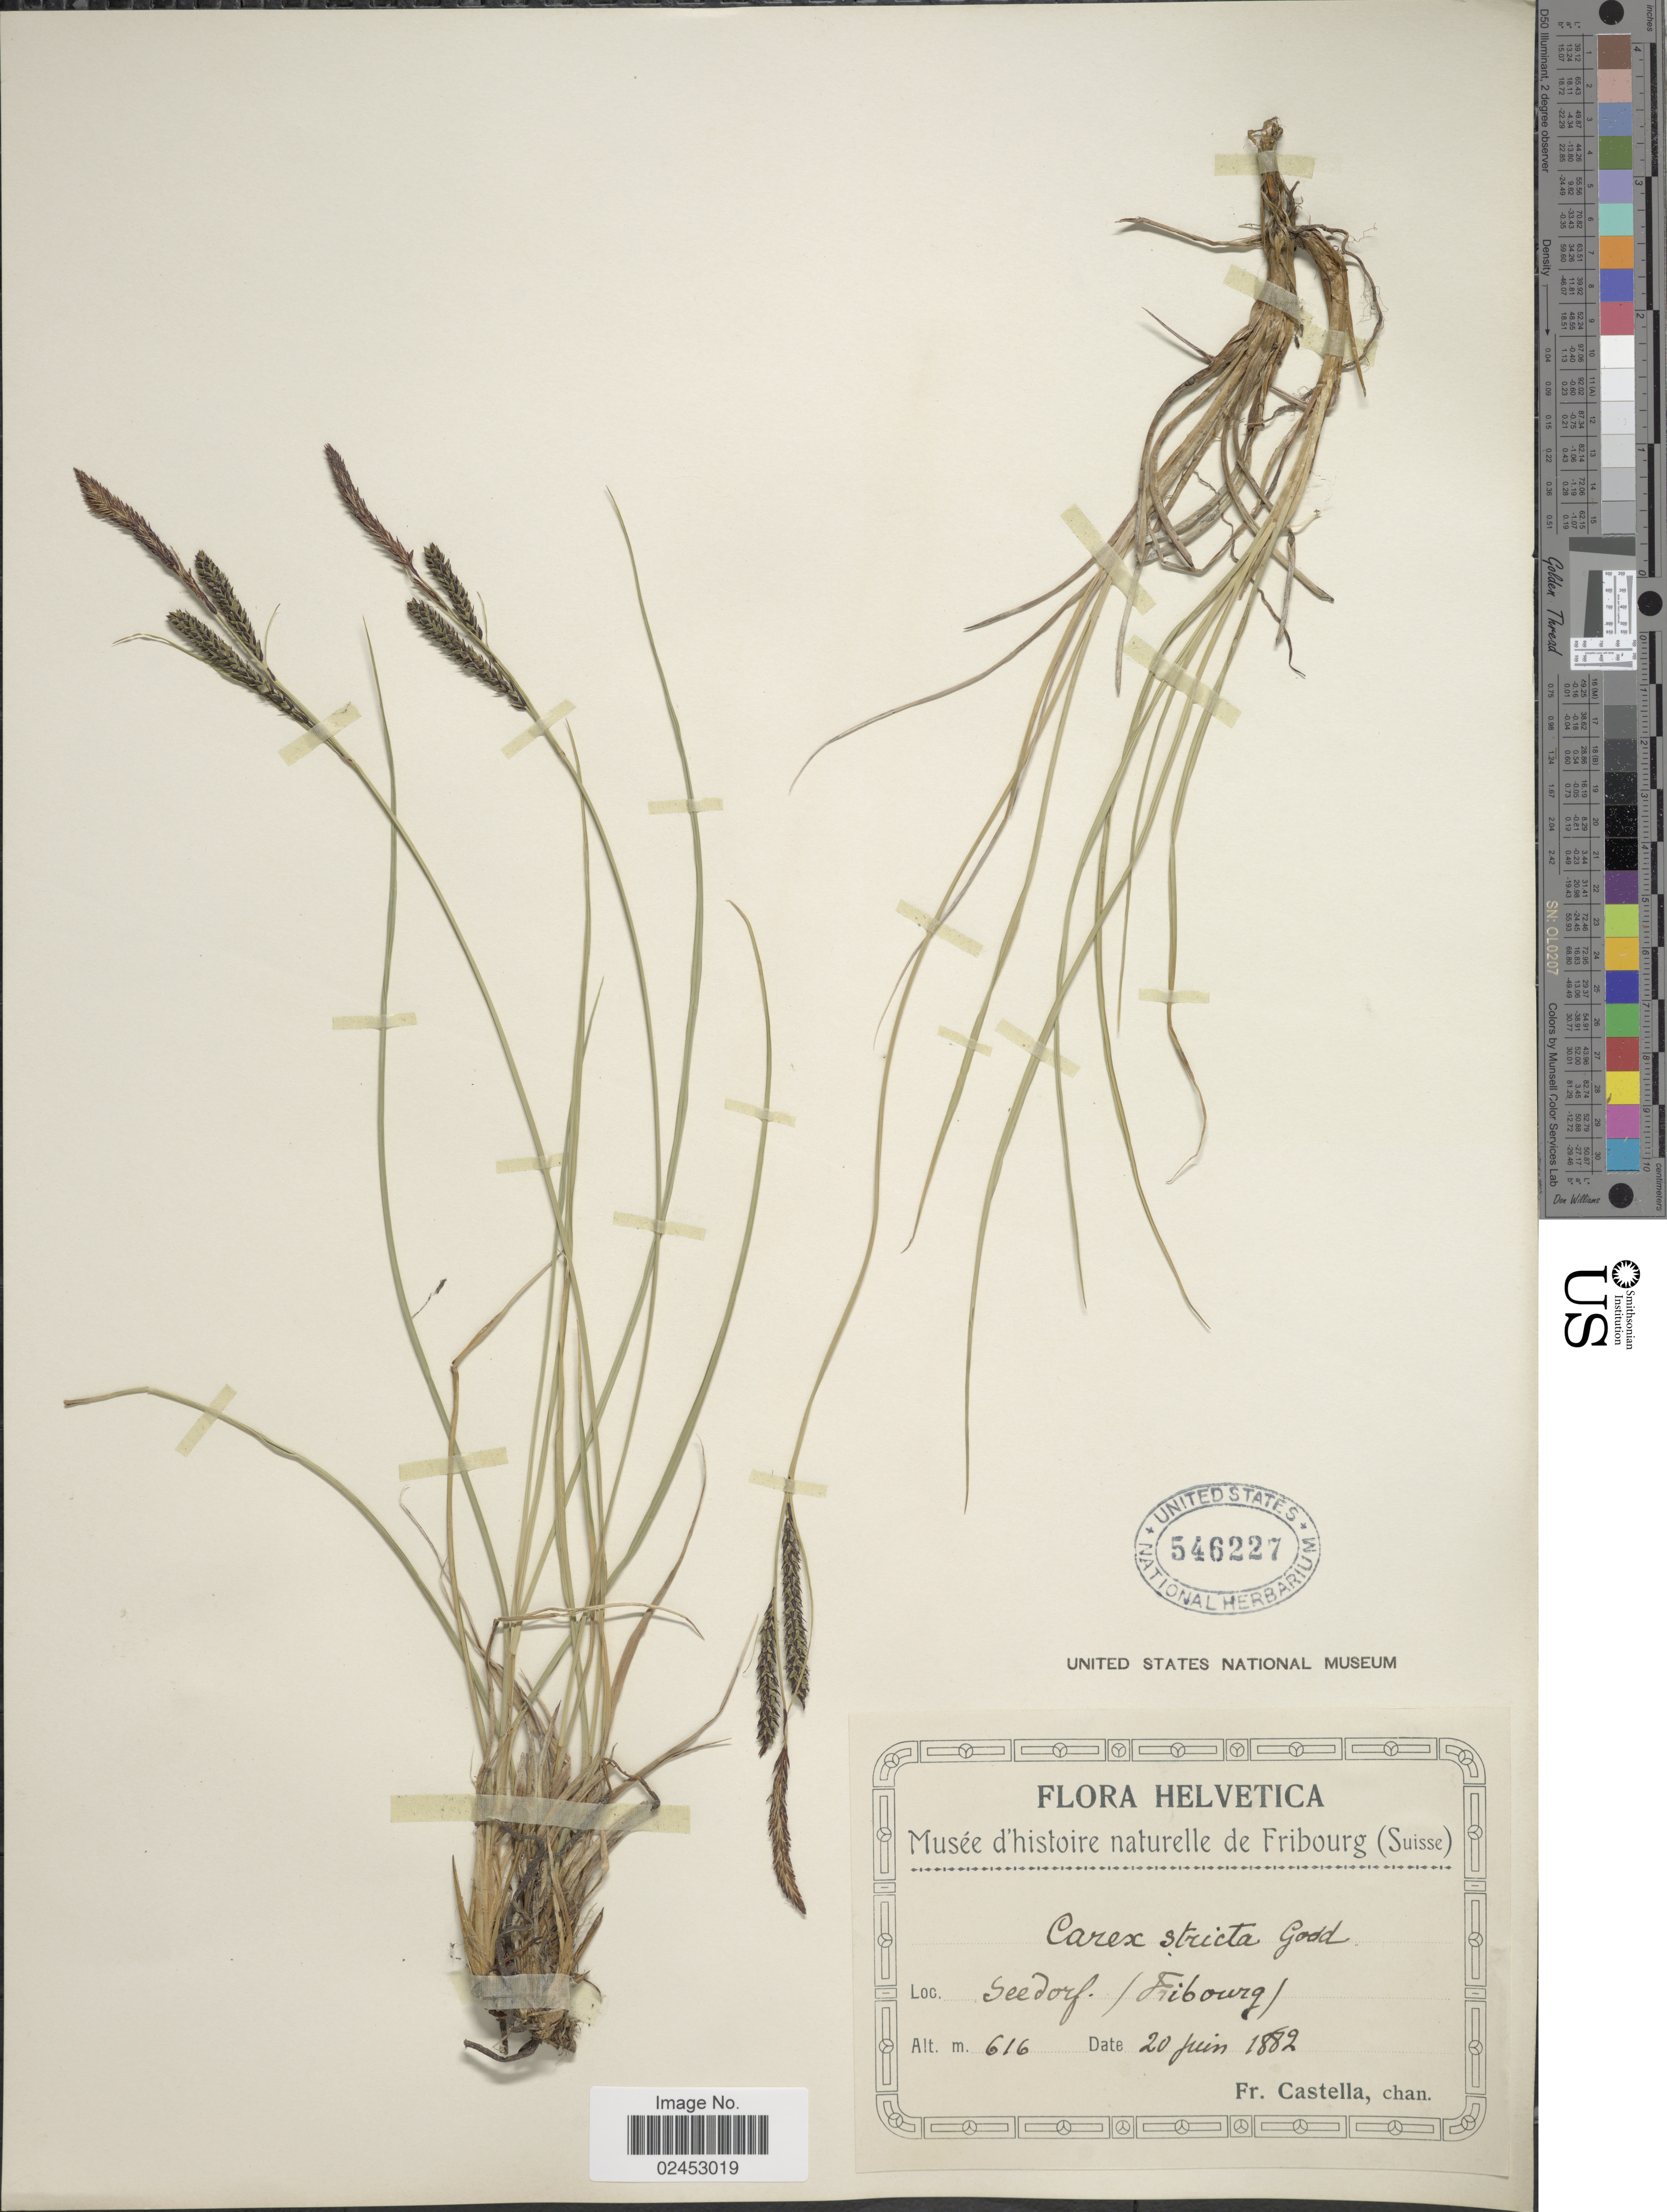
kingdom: Plantae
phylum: Tracheophyta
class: Liliopsida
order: Poales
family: Cyperaceae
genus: Carex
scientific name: Carex stricta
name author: Lam.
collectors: Fr. Castella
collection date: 1882-06-20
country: Switzerland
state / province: Fribourg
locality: Seedorf, Helvetica.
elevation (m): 616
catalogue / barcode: US 546227